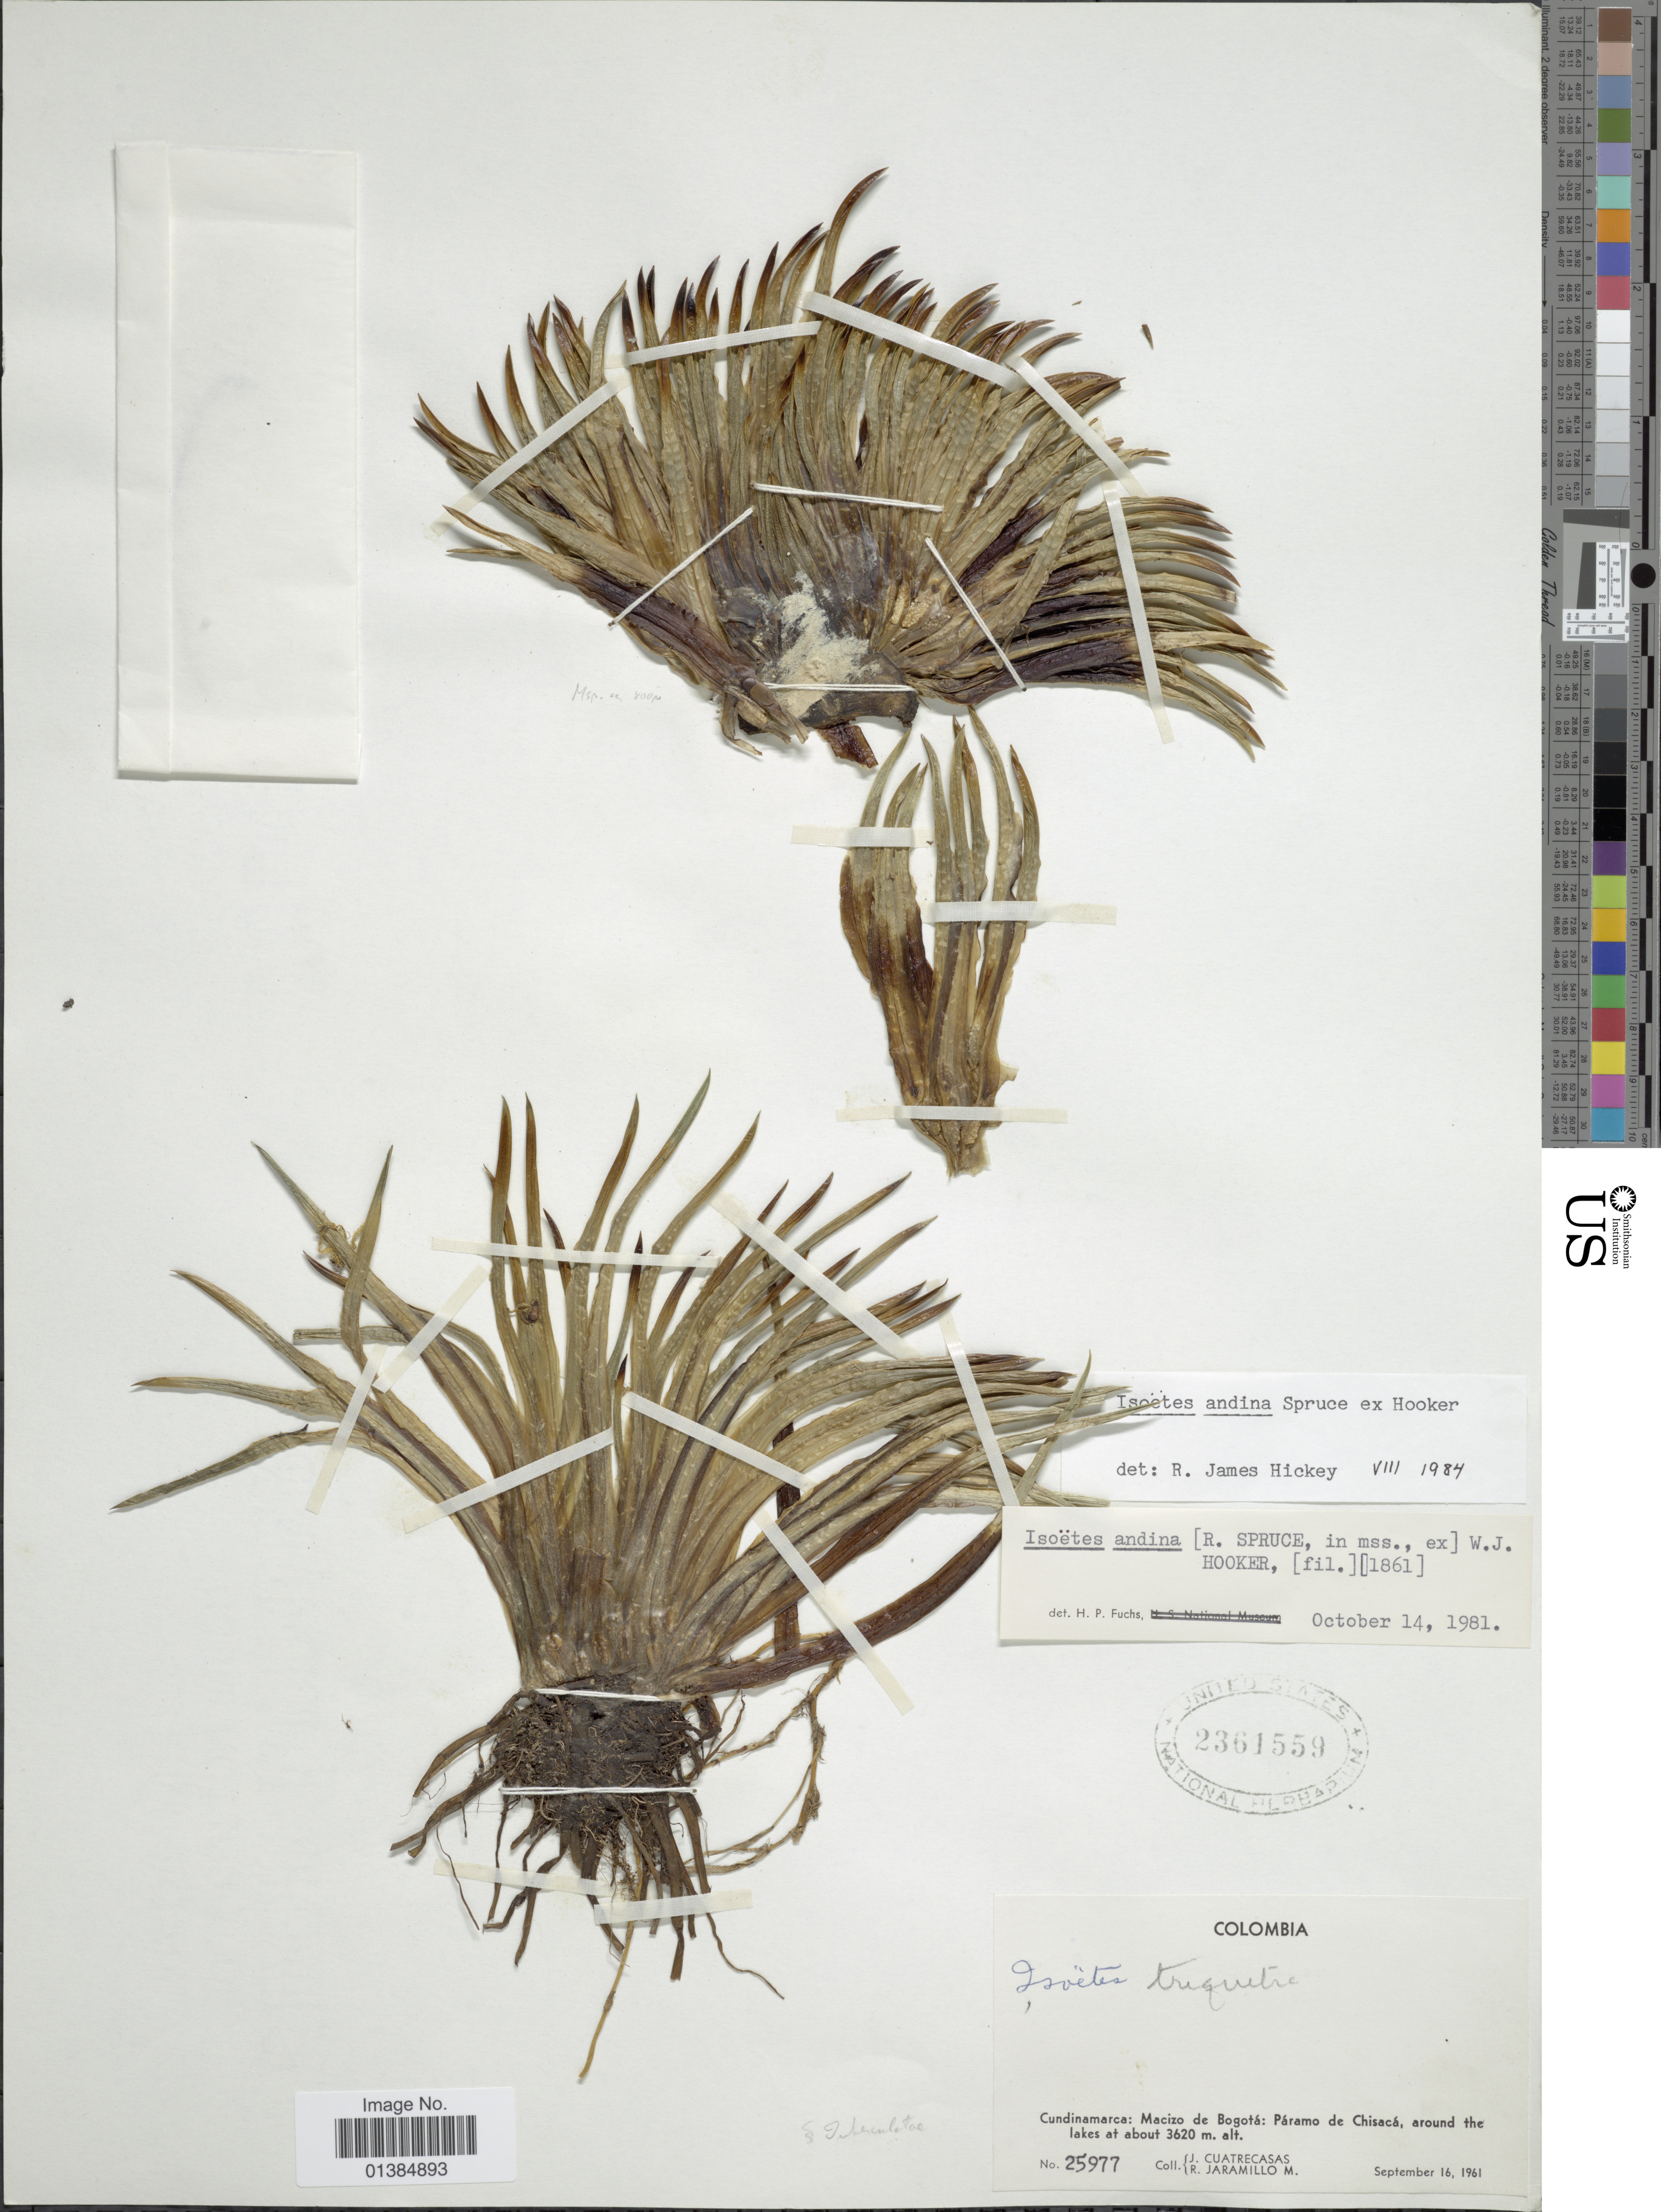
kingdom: Plantae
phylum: Tracheophyta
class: Lycopodiopsida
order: Isoetales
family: Isoetaceae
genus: Isoetes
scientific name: Isoetes andina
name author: Spruce ex Hook.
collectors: J. Cuatrecasas & R. Jaramillo M.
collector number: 25977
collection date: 1961-09-16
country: Colombia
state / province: Cundinamarca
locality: Macizo de Bogotá: Páramo de Chisacá.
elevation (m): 3620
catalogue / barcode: US 2361559